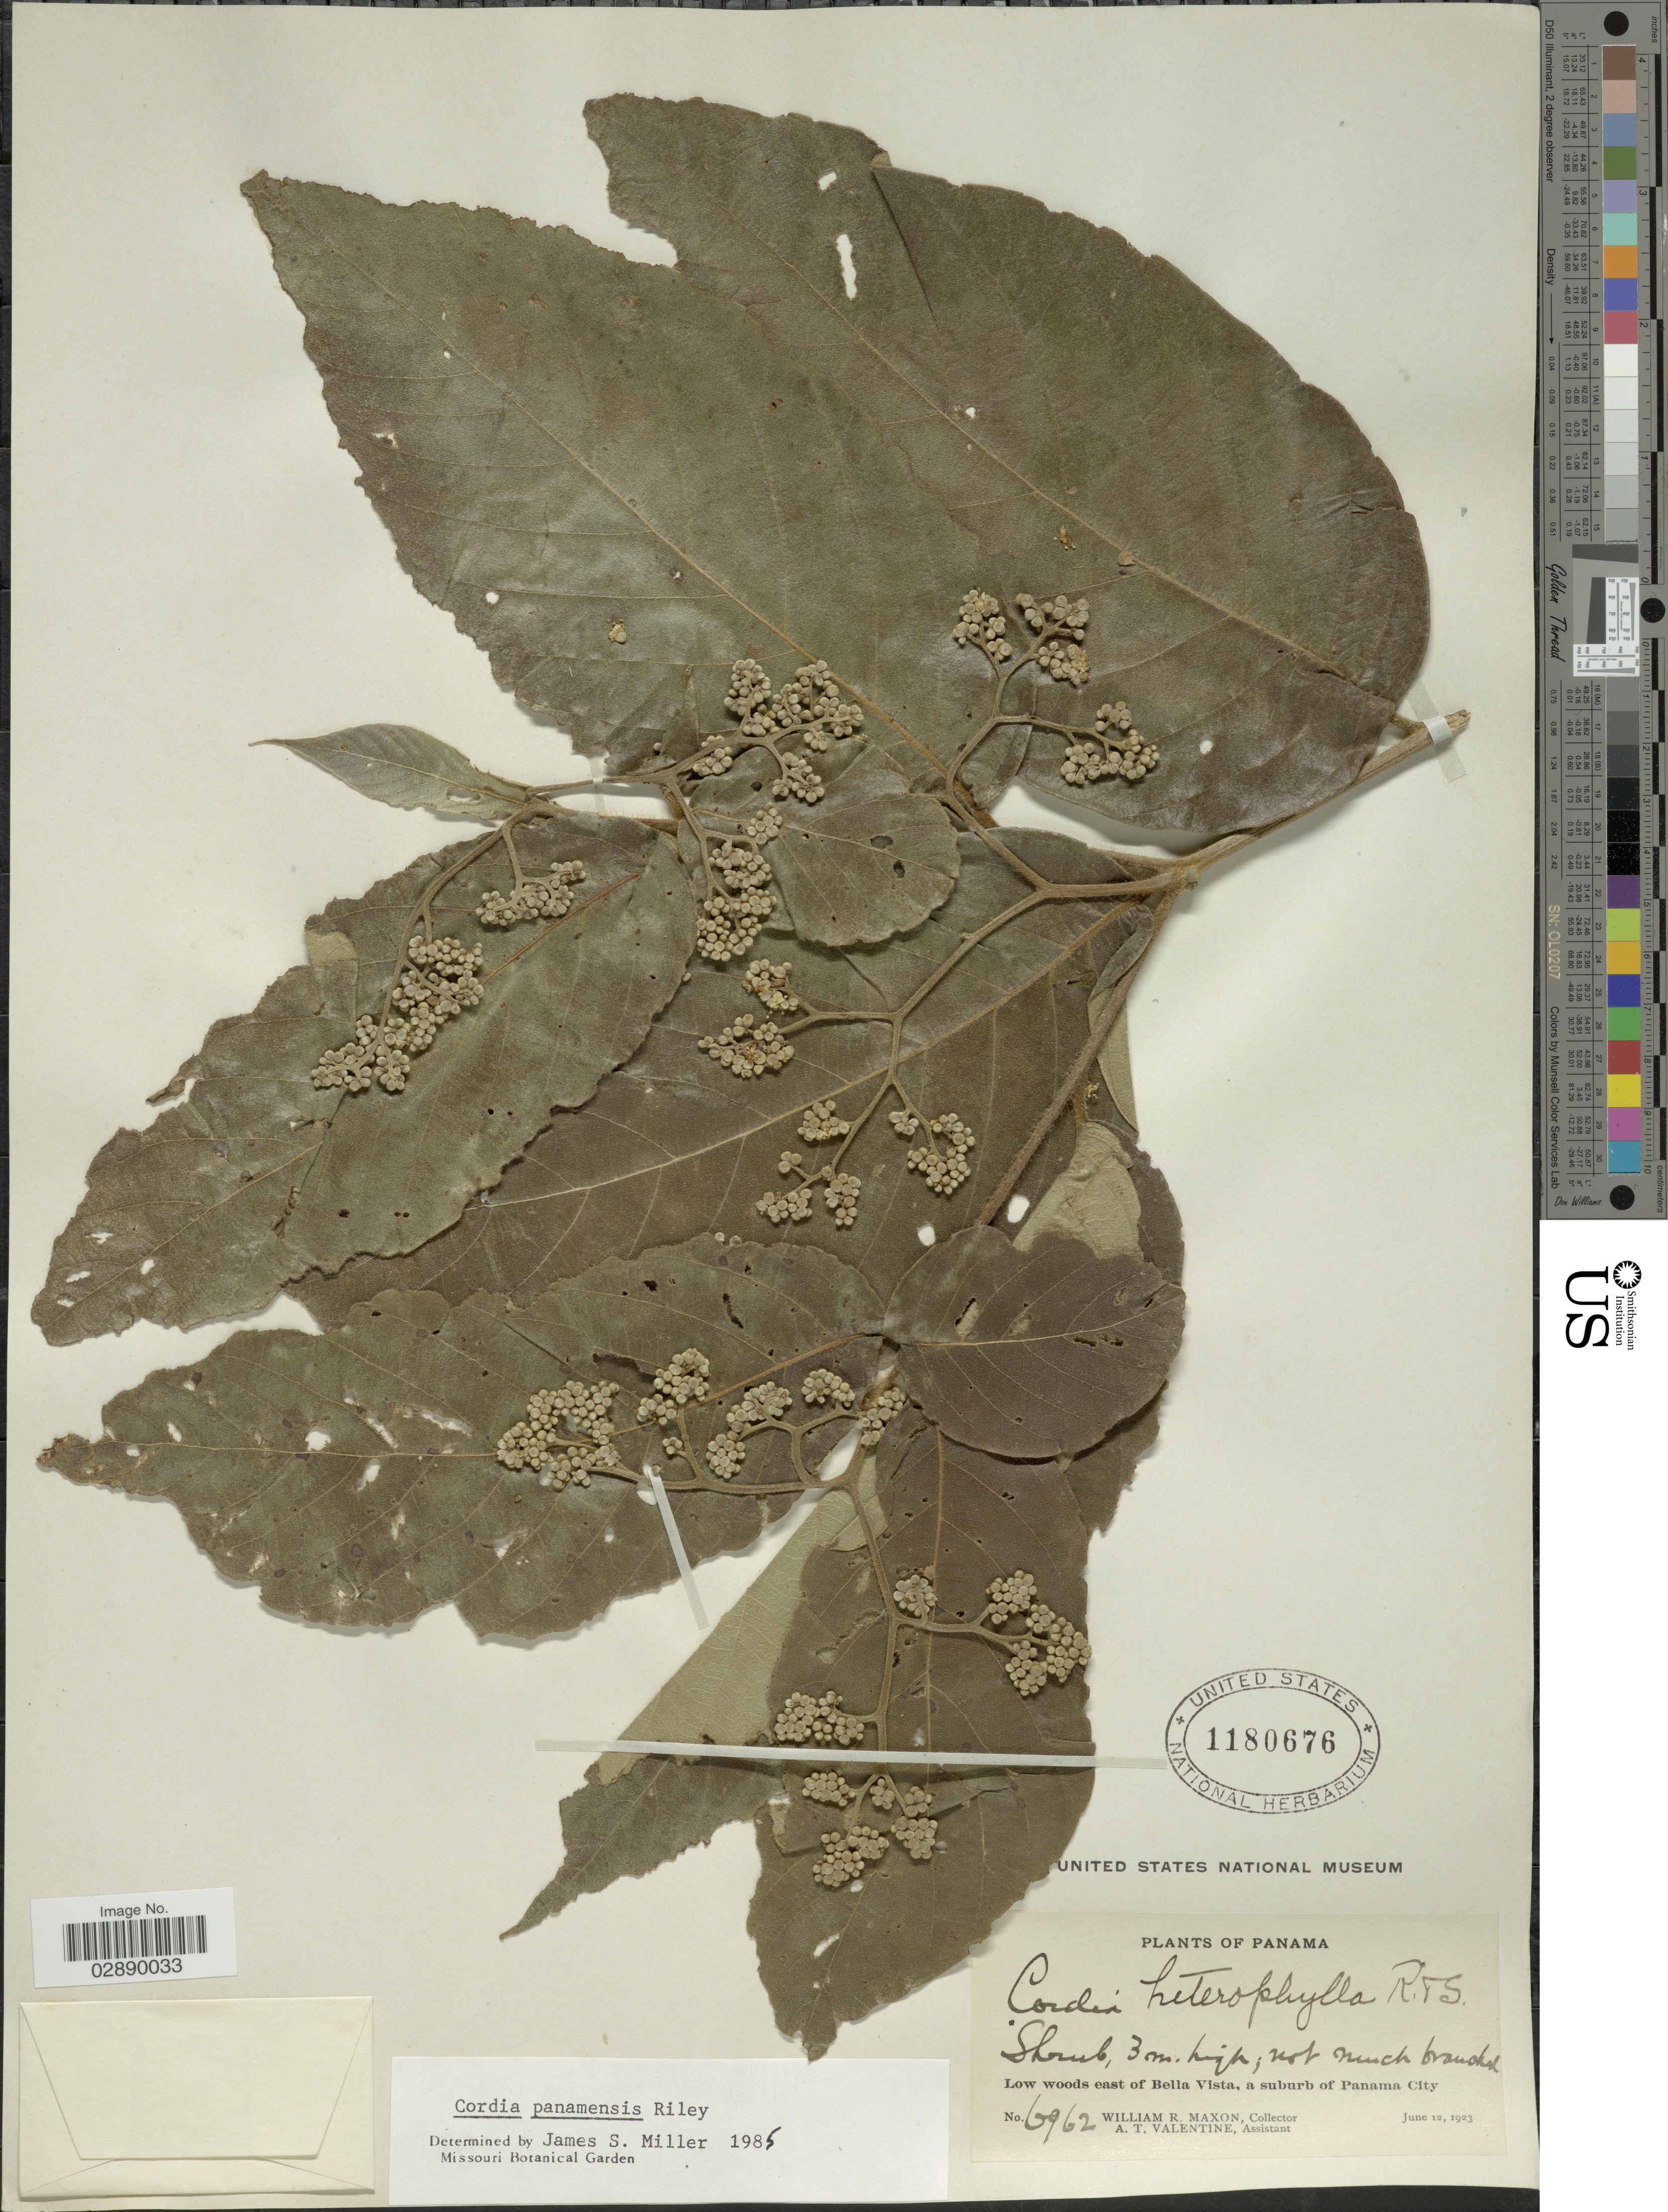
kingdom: Plantae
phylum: Tracheophyta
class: Magnoliopsida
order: Boraginales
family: Cordiaceae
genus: Cordia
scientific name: Cordia panamensis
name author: L. Riley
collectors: W. R. Maxon & A. Valentine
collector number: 6962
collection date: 1923-06-12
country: Panama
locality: Low woods east of Bella Vista, a suburb of Panama City.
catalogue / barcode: US 1180676